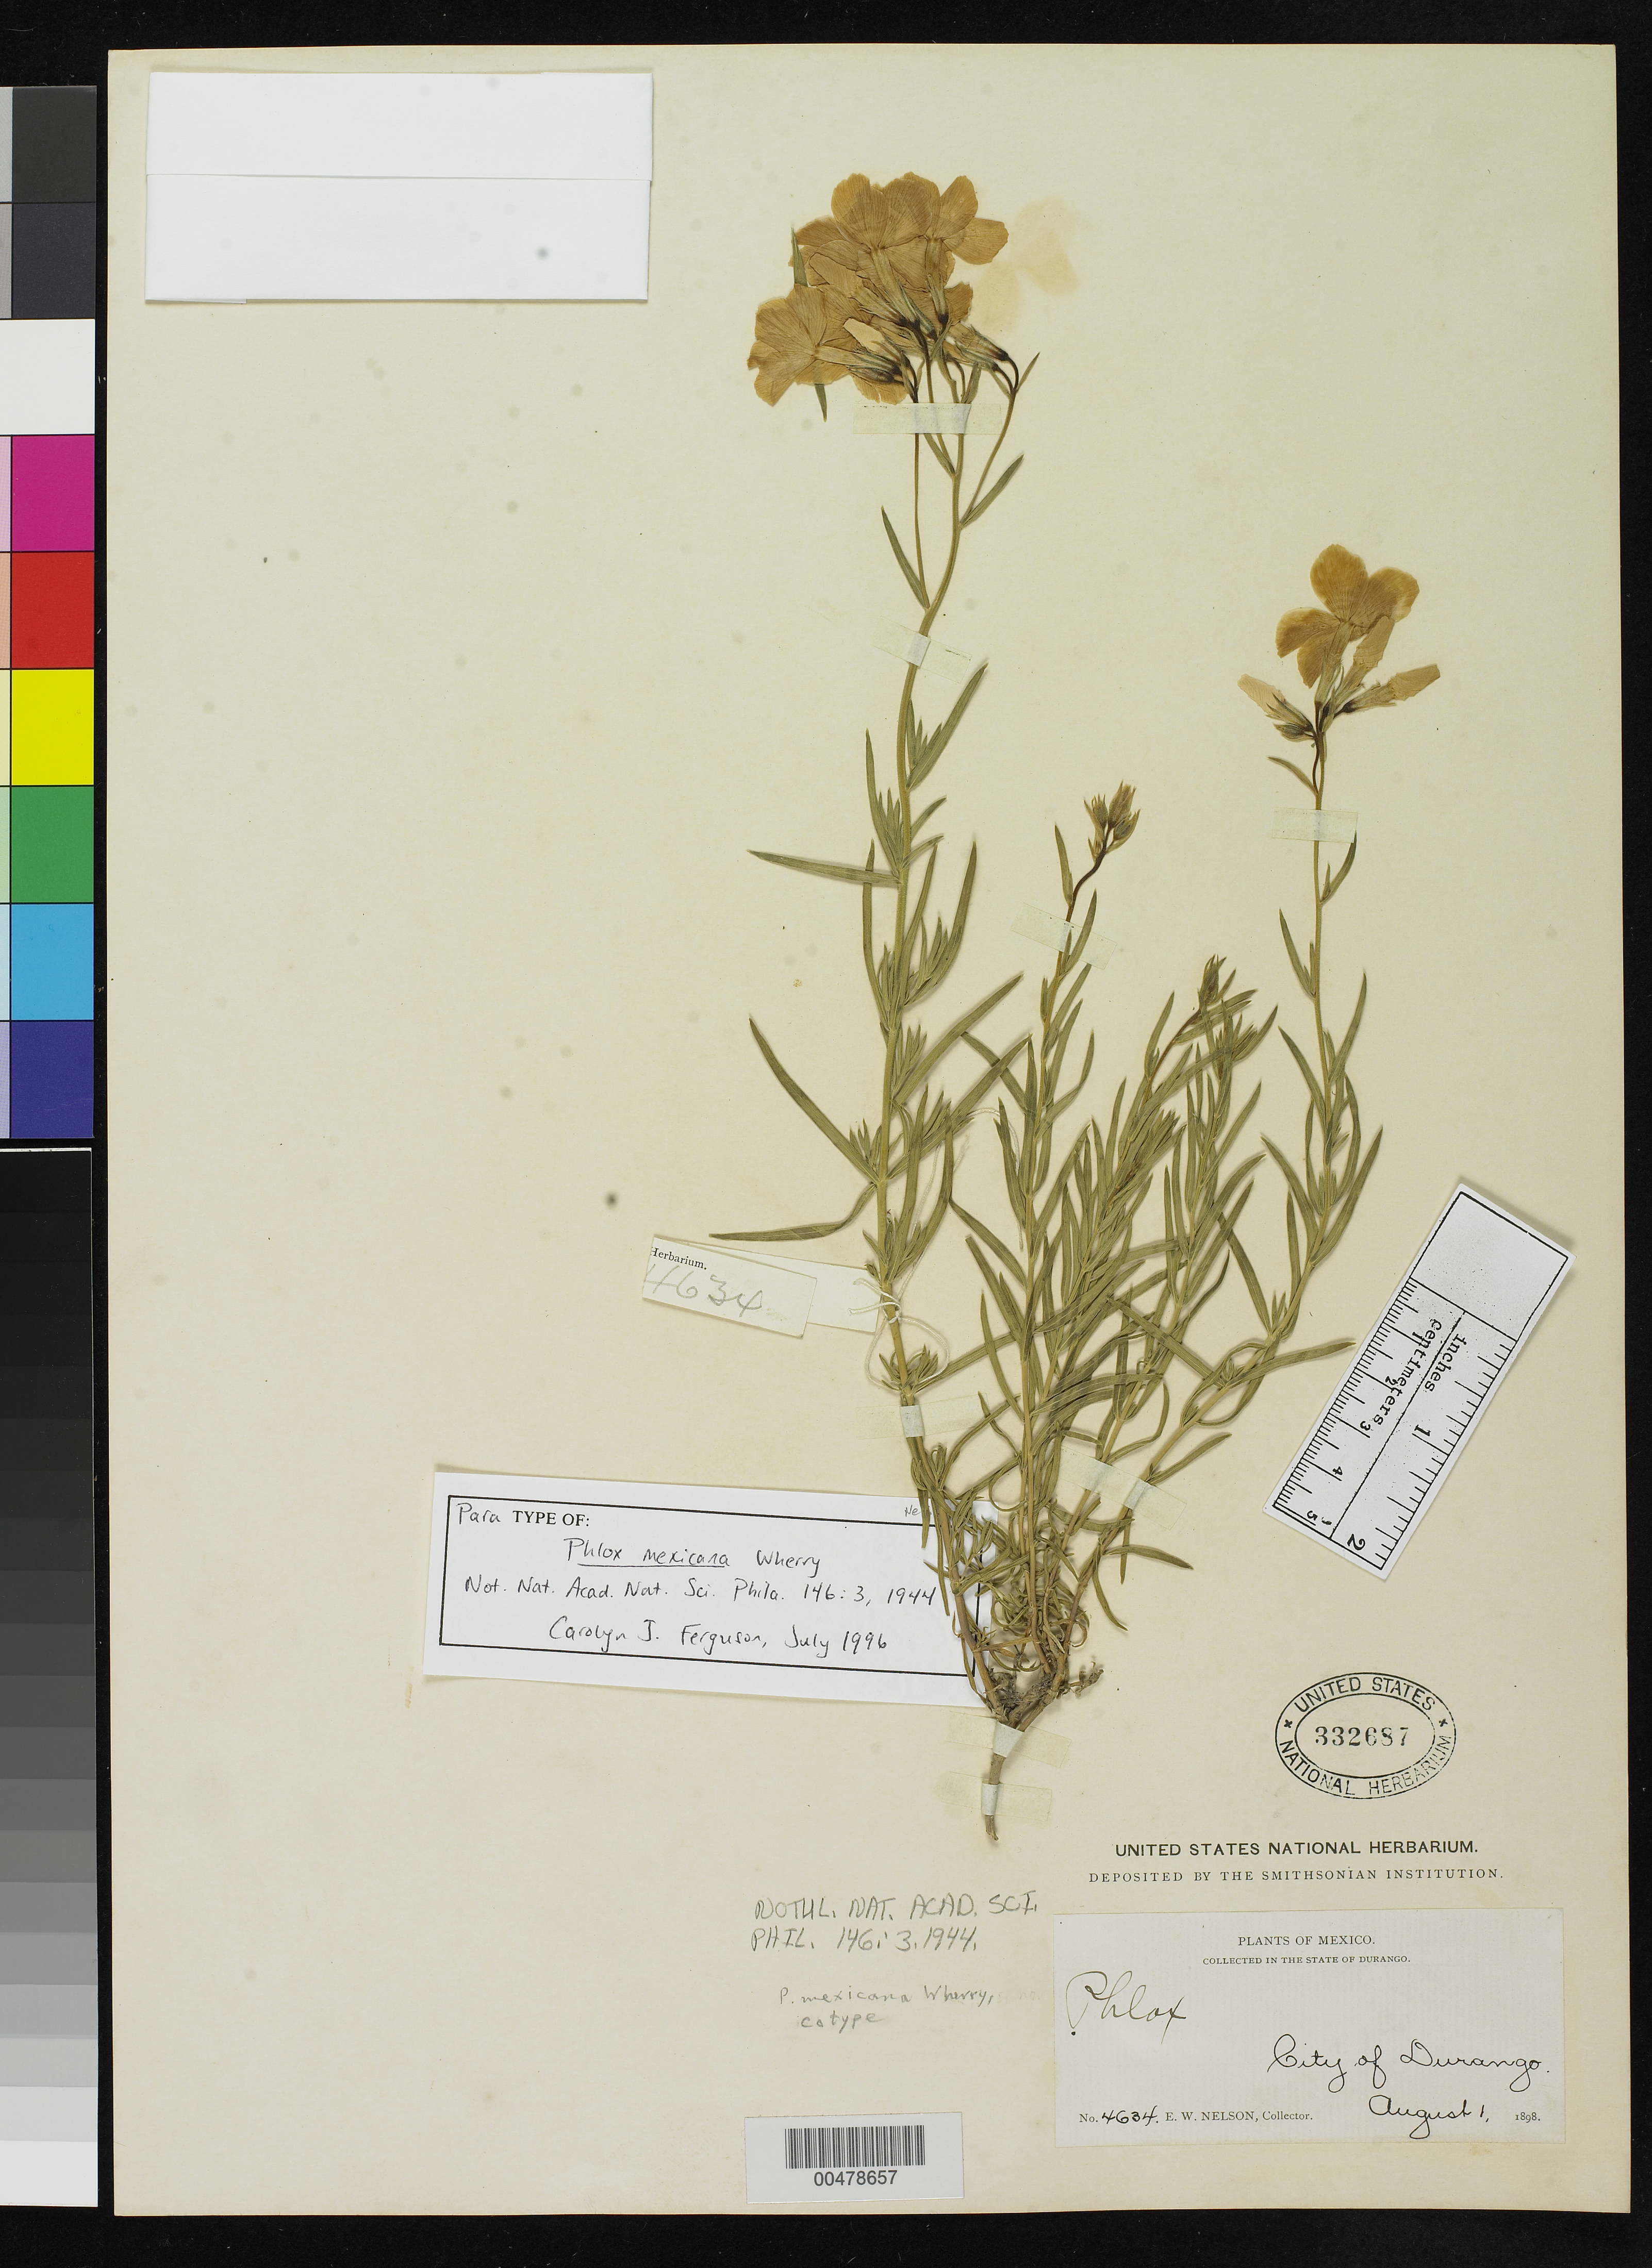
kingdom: Plantae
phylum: Tracheophyta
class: Magnoliopsida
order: Ericales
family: Polemoniaceae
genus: Phlox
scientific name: Phlox mexicana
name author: Wherry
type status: Syntype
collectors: E. W. Nelson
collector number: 4634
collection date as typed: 01 Aug 1898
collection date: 1898-08-01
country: Mexico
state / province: Durango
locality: City of Durango.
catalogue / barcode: US 332687